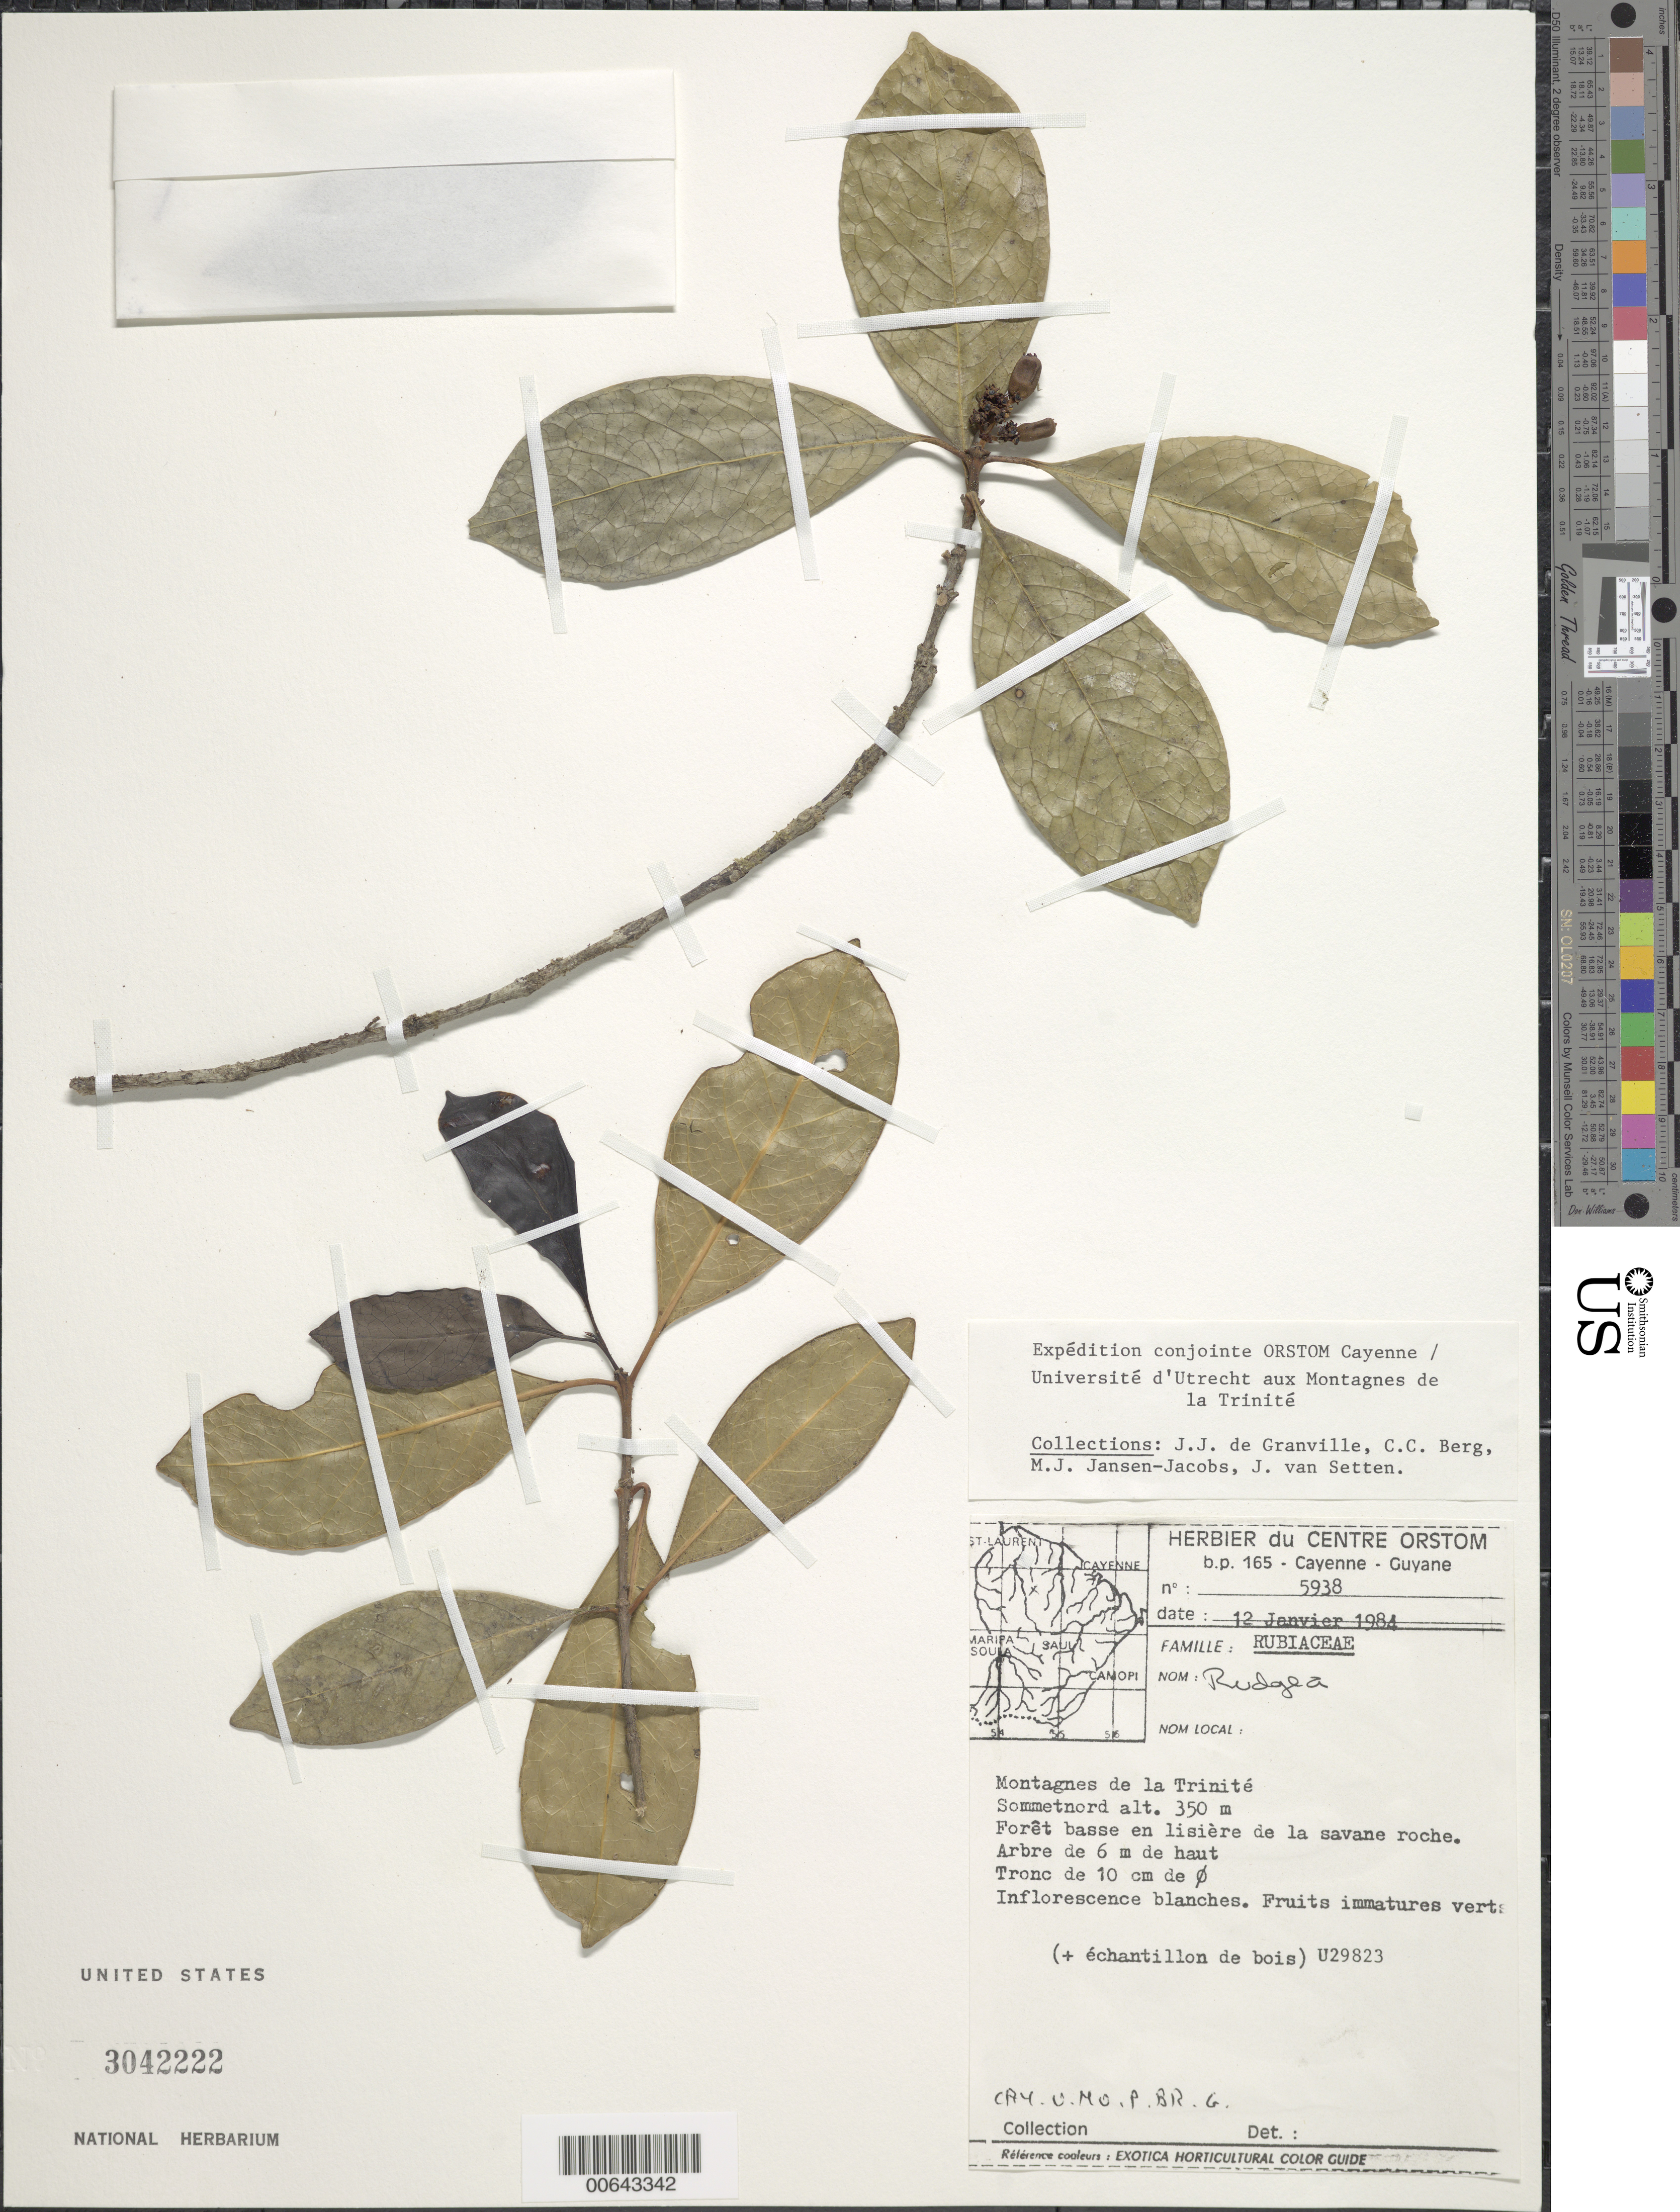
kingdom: Plantae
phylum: Tracheophyta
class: Magnoliopsida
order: Gentianales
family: Rubiaceae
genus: Rudgea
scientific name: Rudgea sp.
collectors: J.-J. de Granville, C. C. Berg, M. J. Jansen-Jacobs & J. van Setten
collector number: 5938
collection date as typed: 12-Jan-84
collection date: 1984-01-12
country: French Guiana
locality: Montagnes de la Trinité, sommet Nord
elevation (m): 350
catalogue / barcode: US 3042222